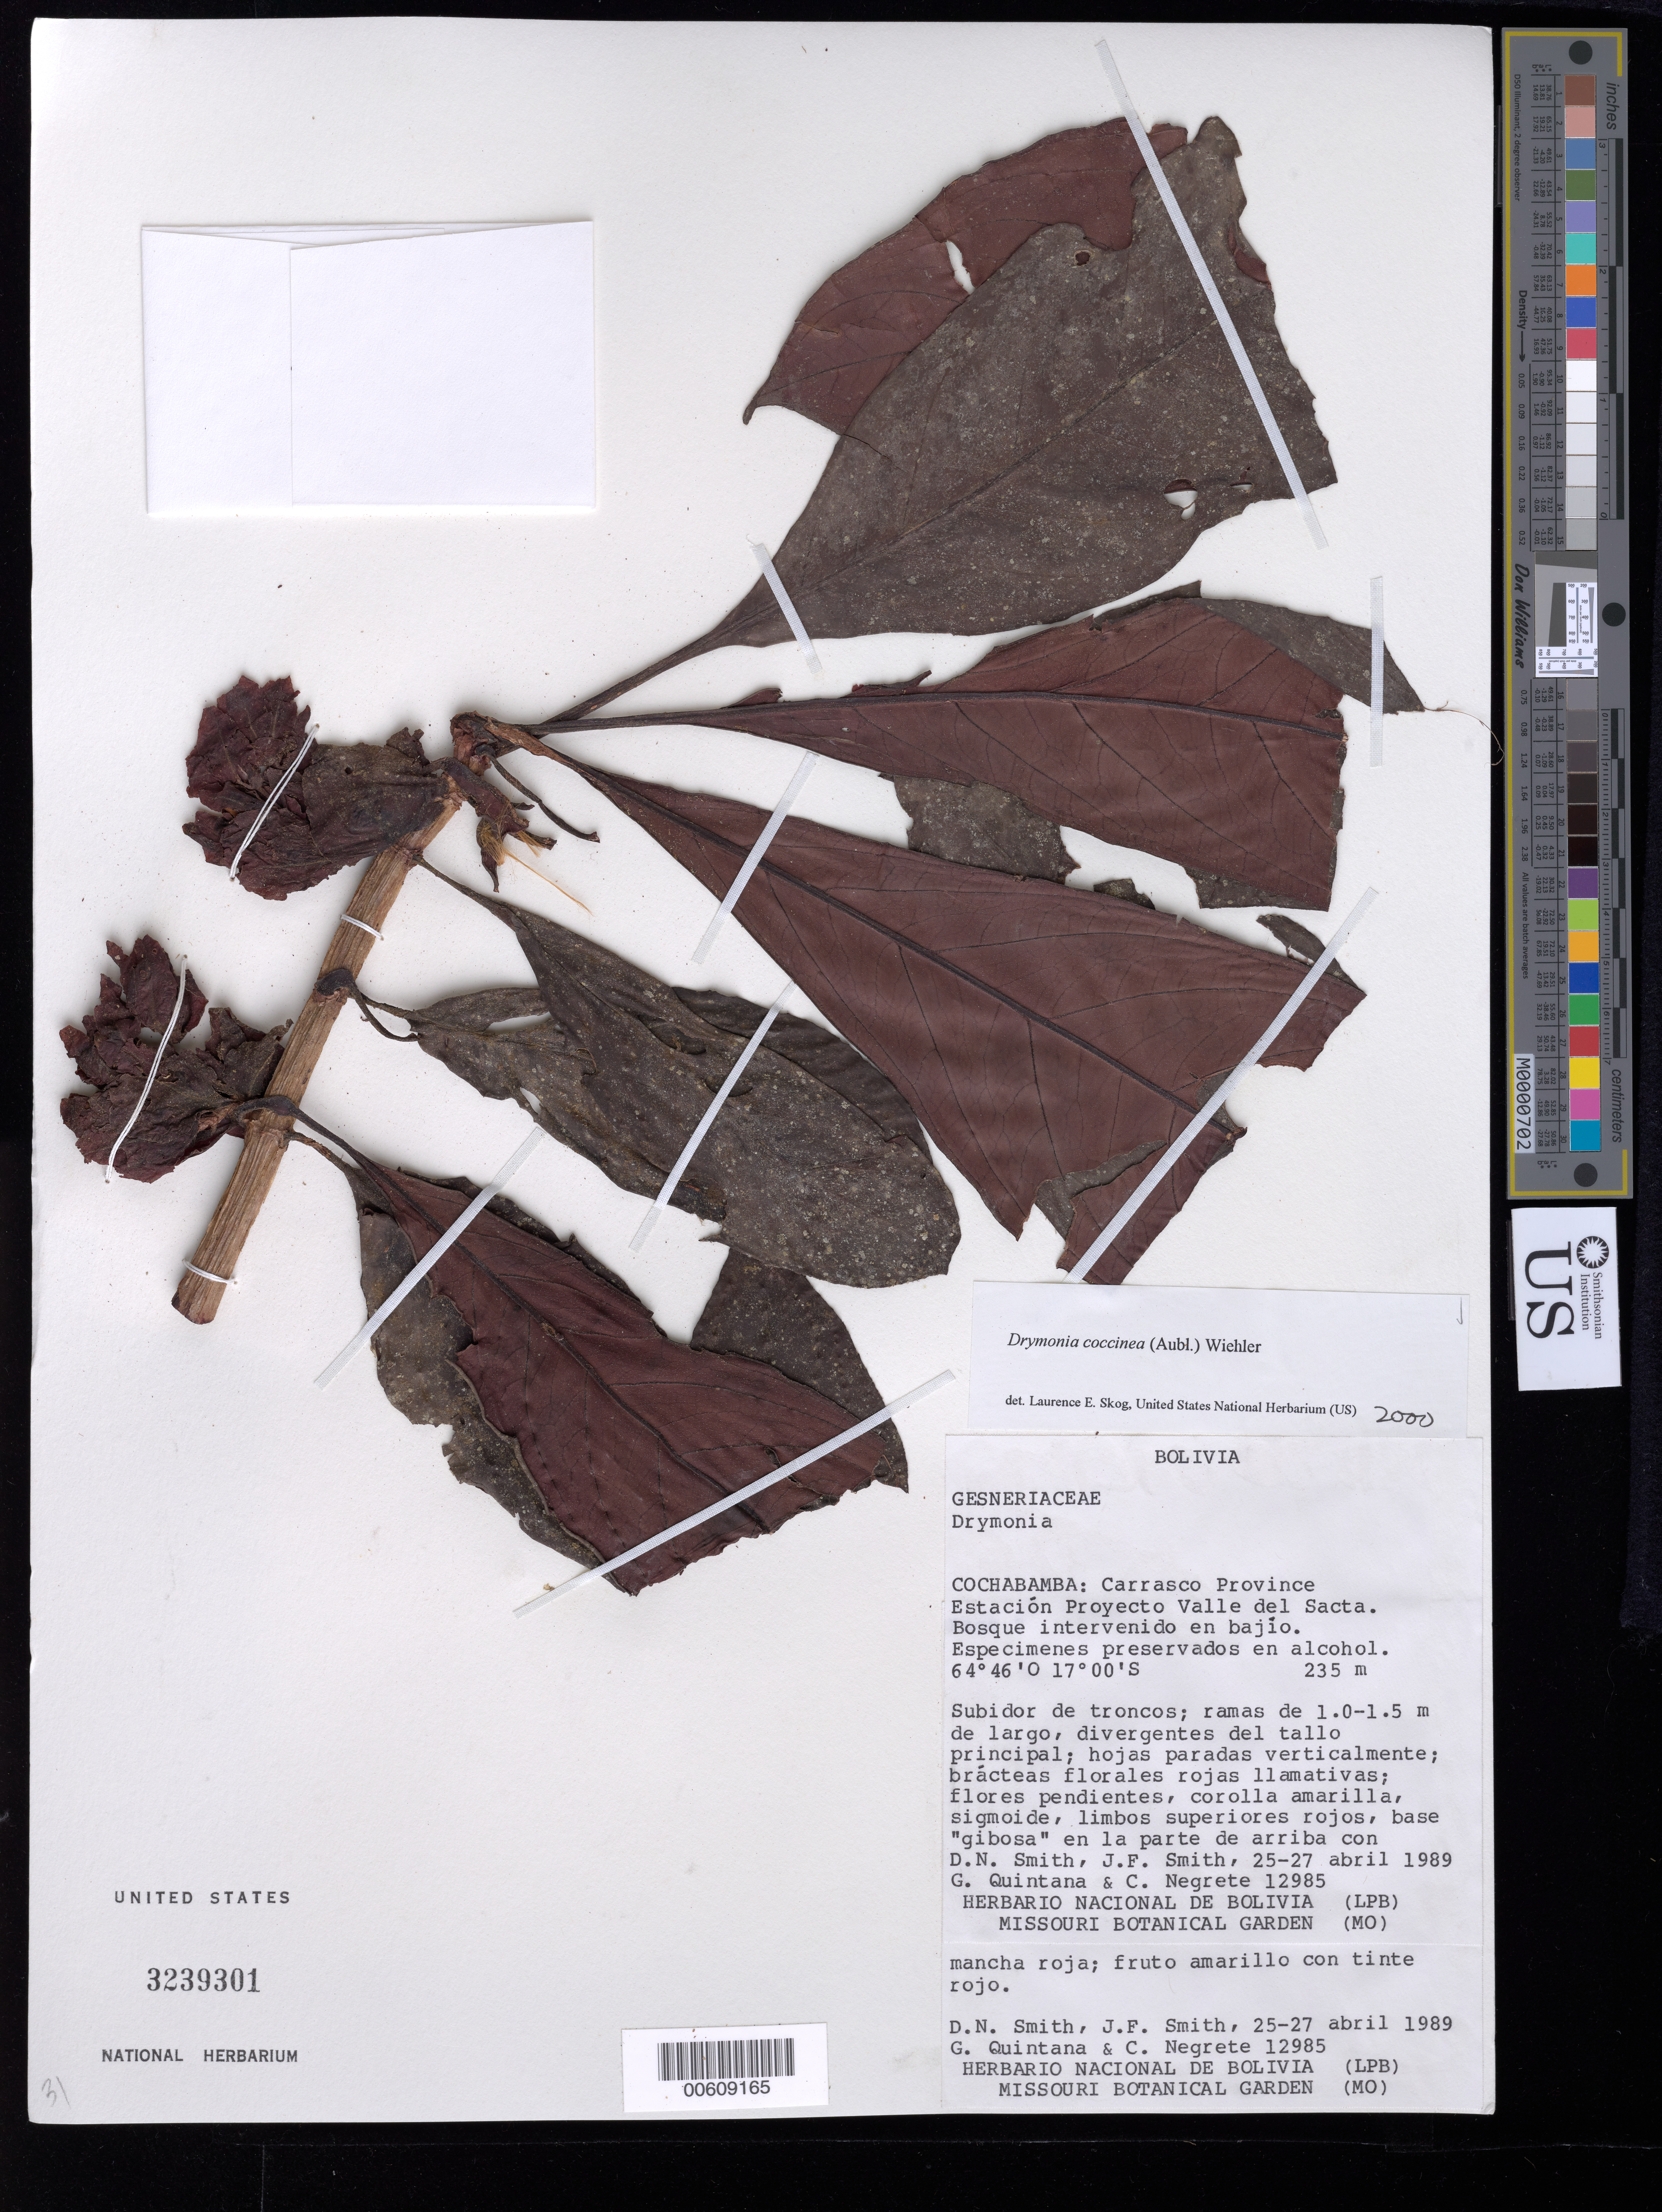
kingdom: Plantae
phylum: Tracheophyta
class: Magnoliopsida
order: Lamiales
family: Gesneriaceae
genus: Drymonia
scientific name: Drymonia coccinea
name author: (Aubl.) Wiehler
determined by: Skog, Laurence E.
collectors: D. Smith, F. Smith, G. Quintana & C. Negrete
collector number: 12985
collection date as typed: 25-27 Apr 1989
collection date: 1989-04-25/1989-04-27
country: Bolivia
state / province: Cochabamba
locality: Prov. Carrasco; Estación Proyecto Valle del Sacta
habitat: Bosque intervenido en bajío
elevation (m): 235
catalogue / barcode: US 3239301